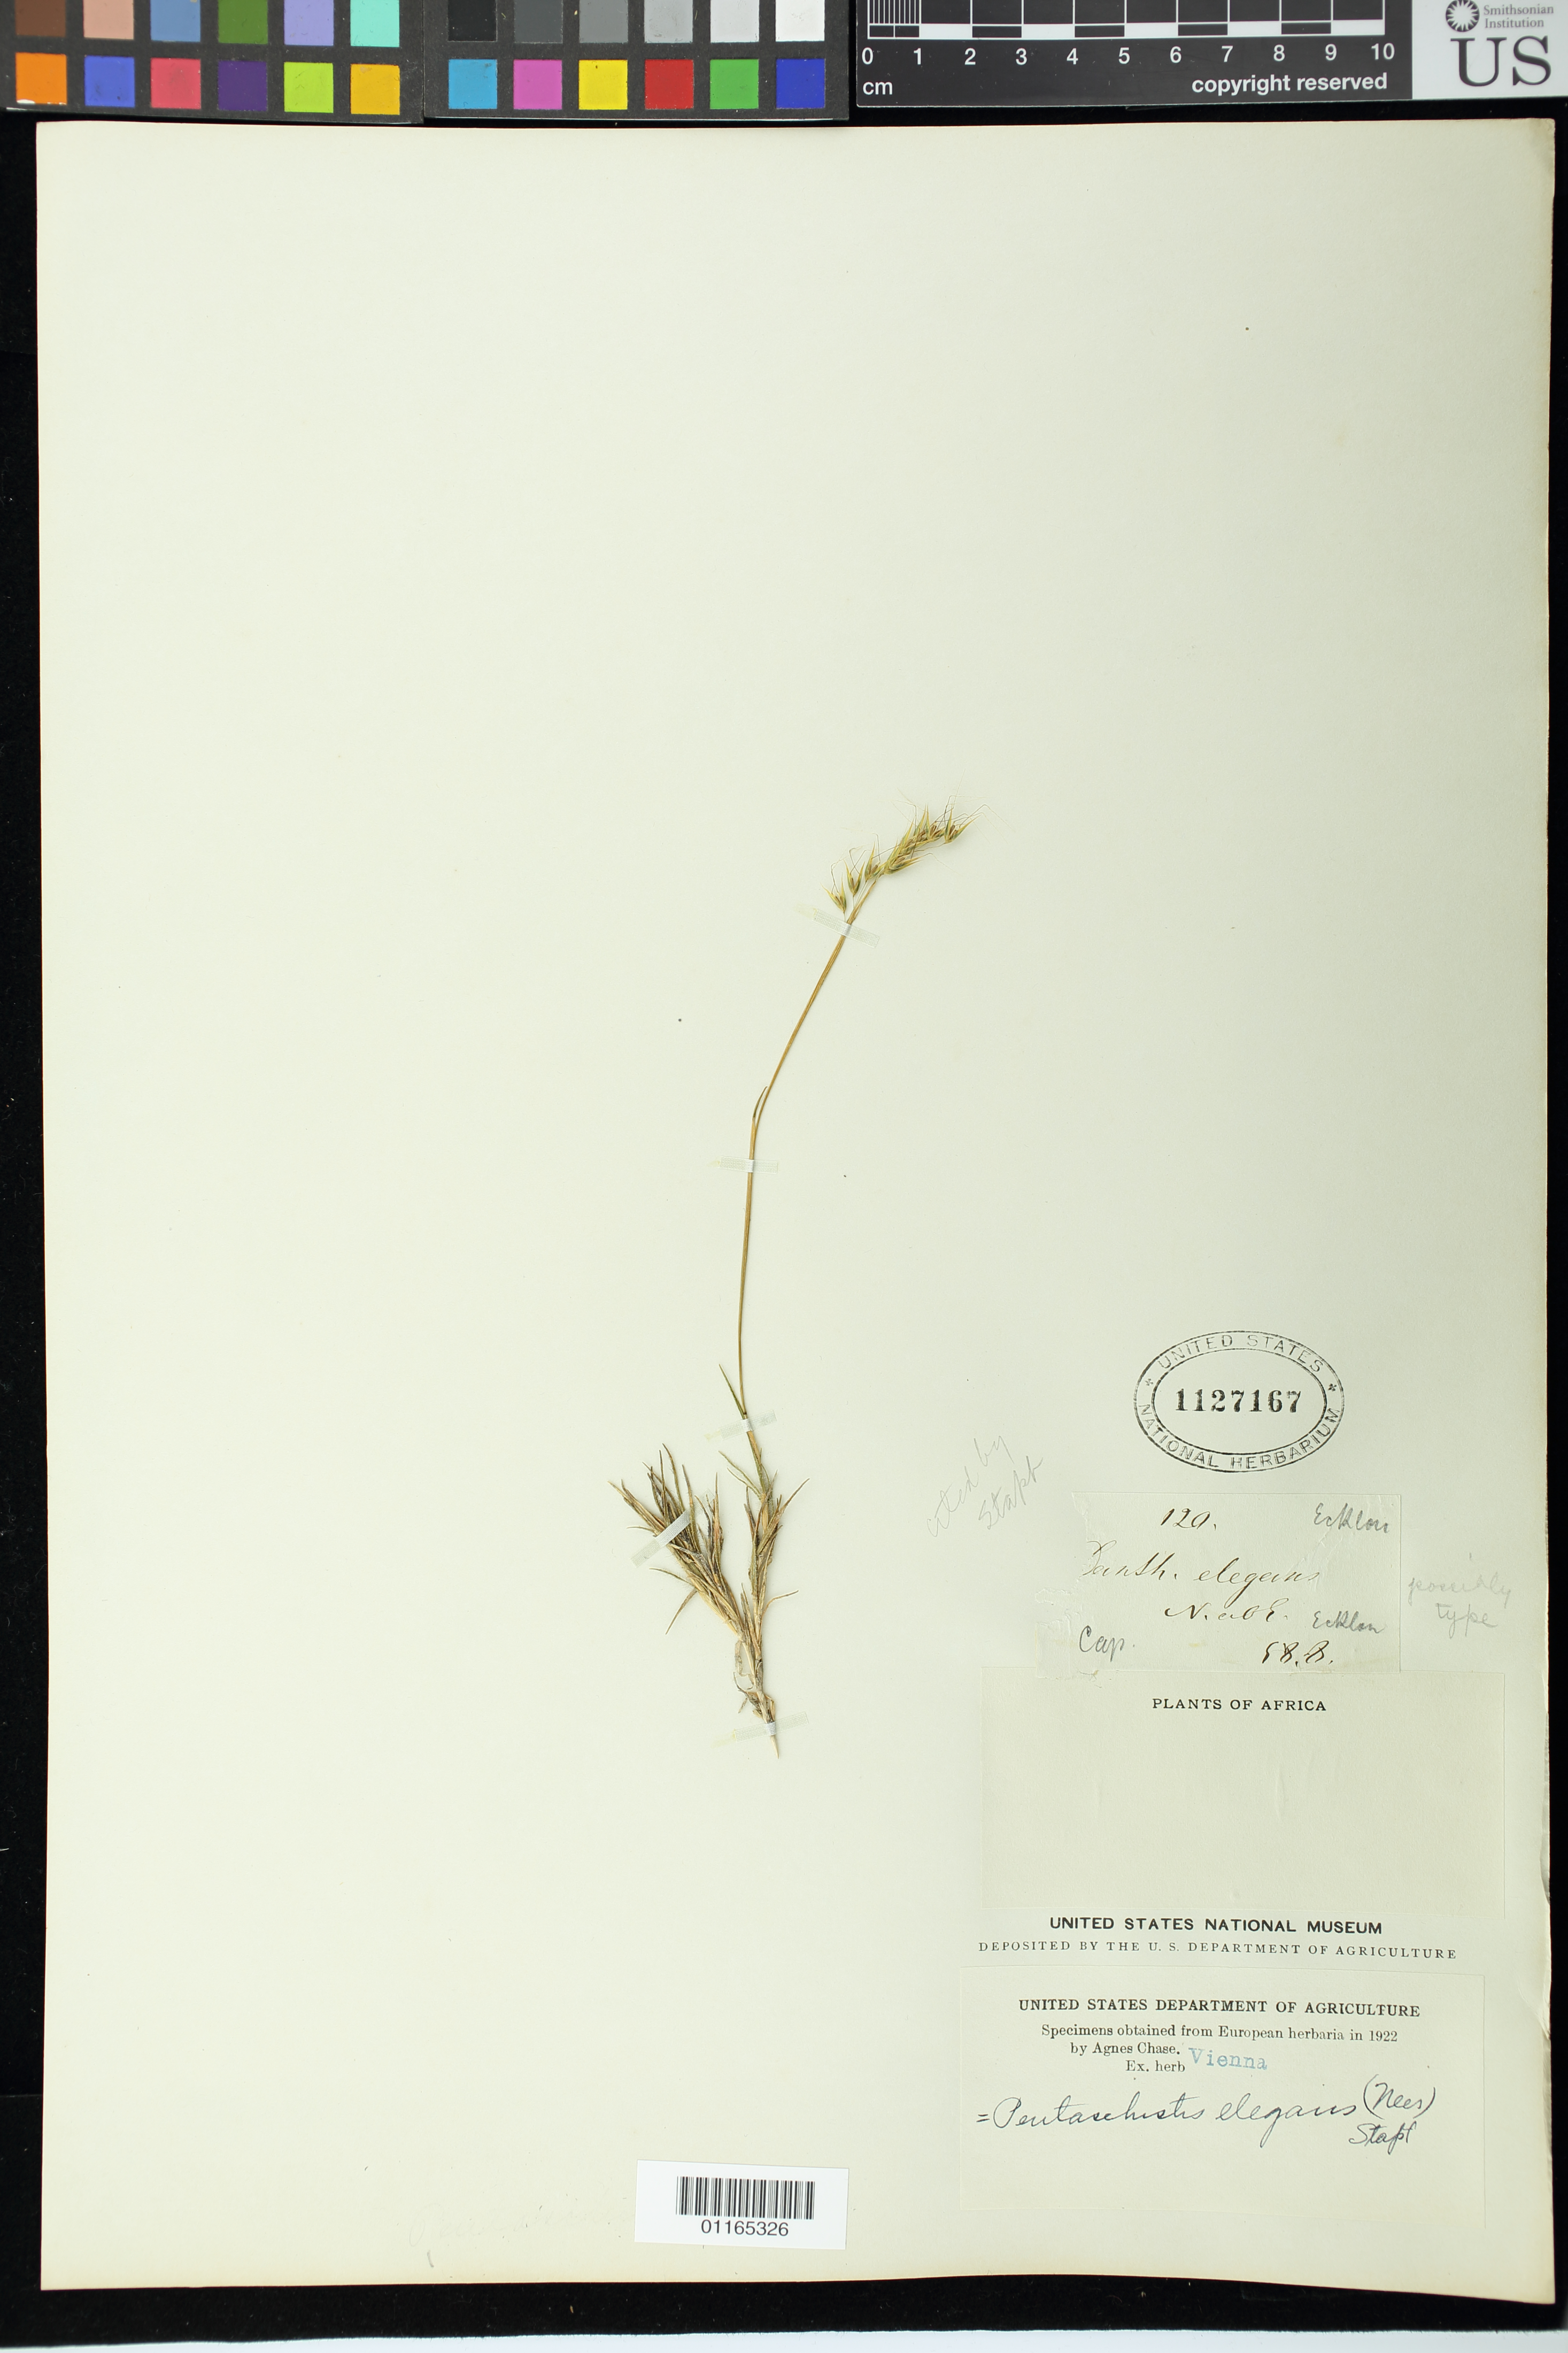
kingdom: Plantae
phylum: Tracheophyta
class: Liliopsida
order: Poales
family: Poaceae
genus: Danthonia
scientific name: Danthonia elegans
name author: Nees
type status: Possible Type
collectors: C. F. Ecklon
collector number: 120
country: South Africa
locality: Cape?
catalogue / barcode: US 1127187